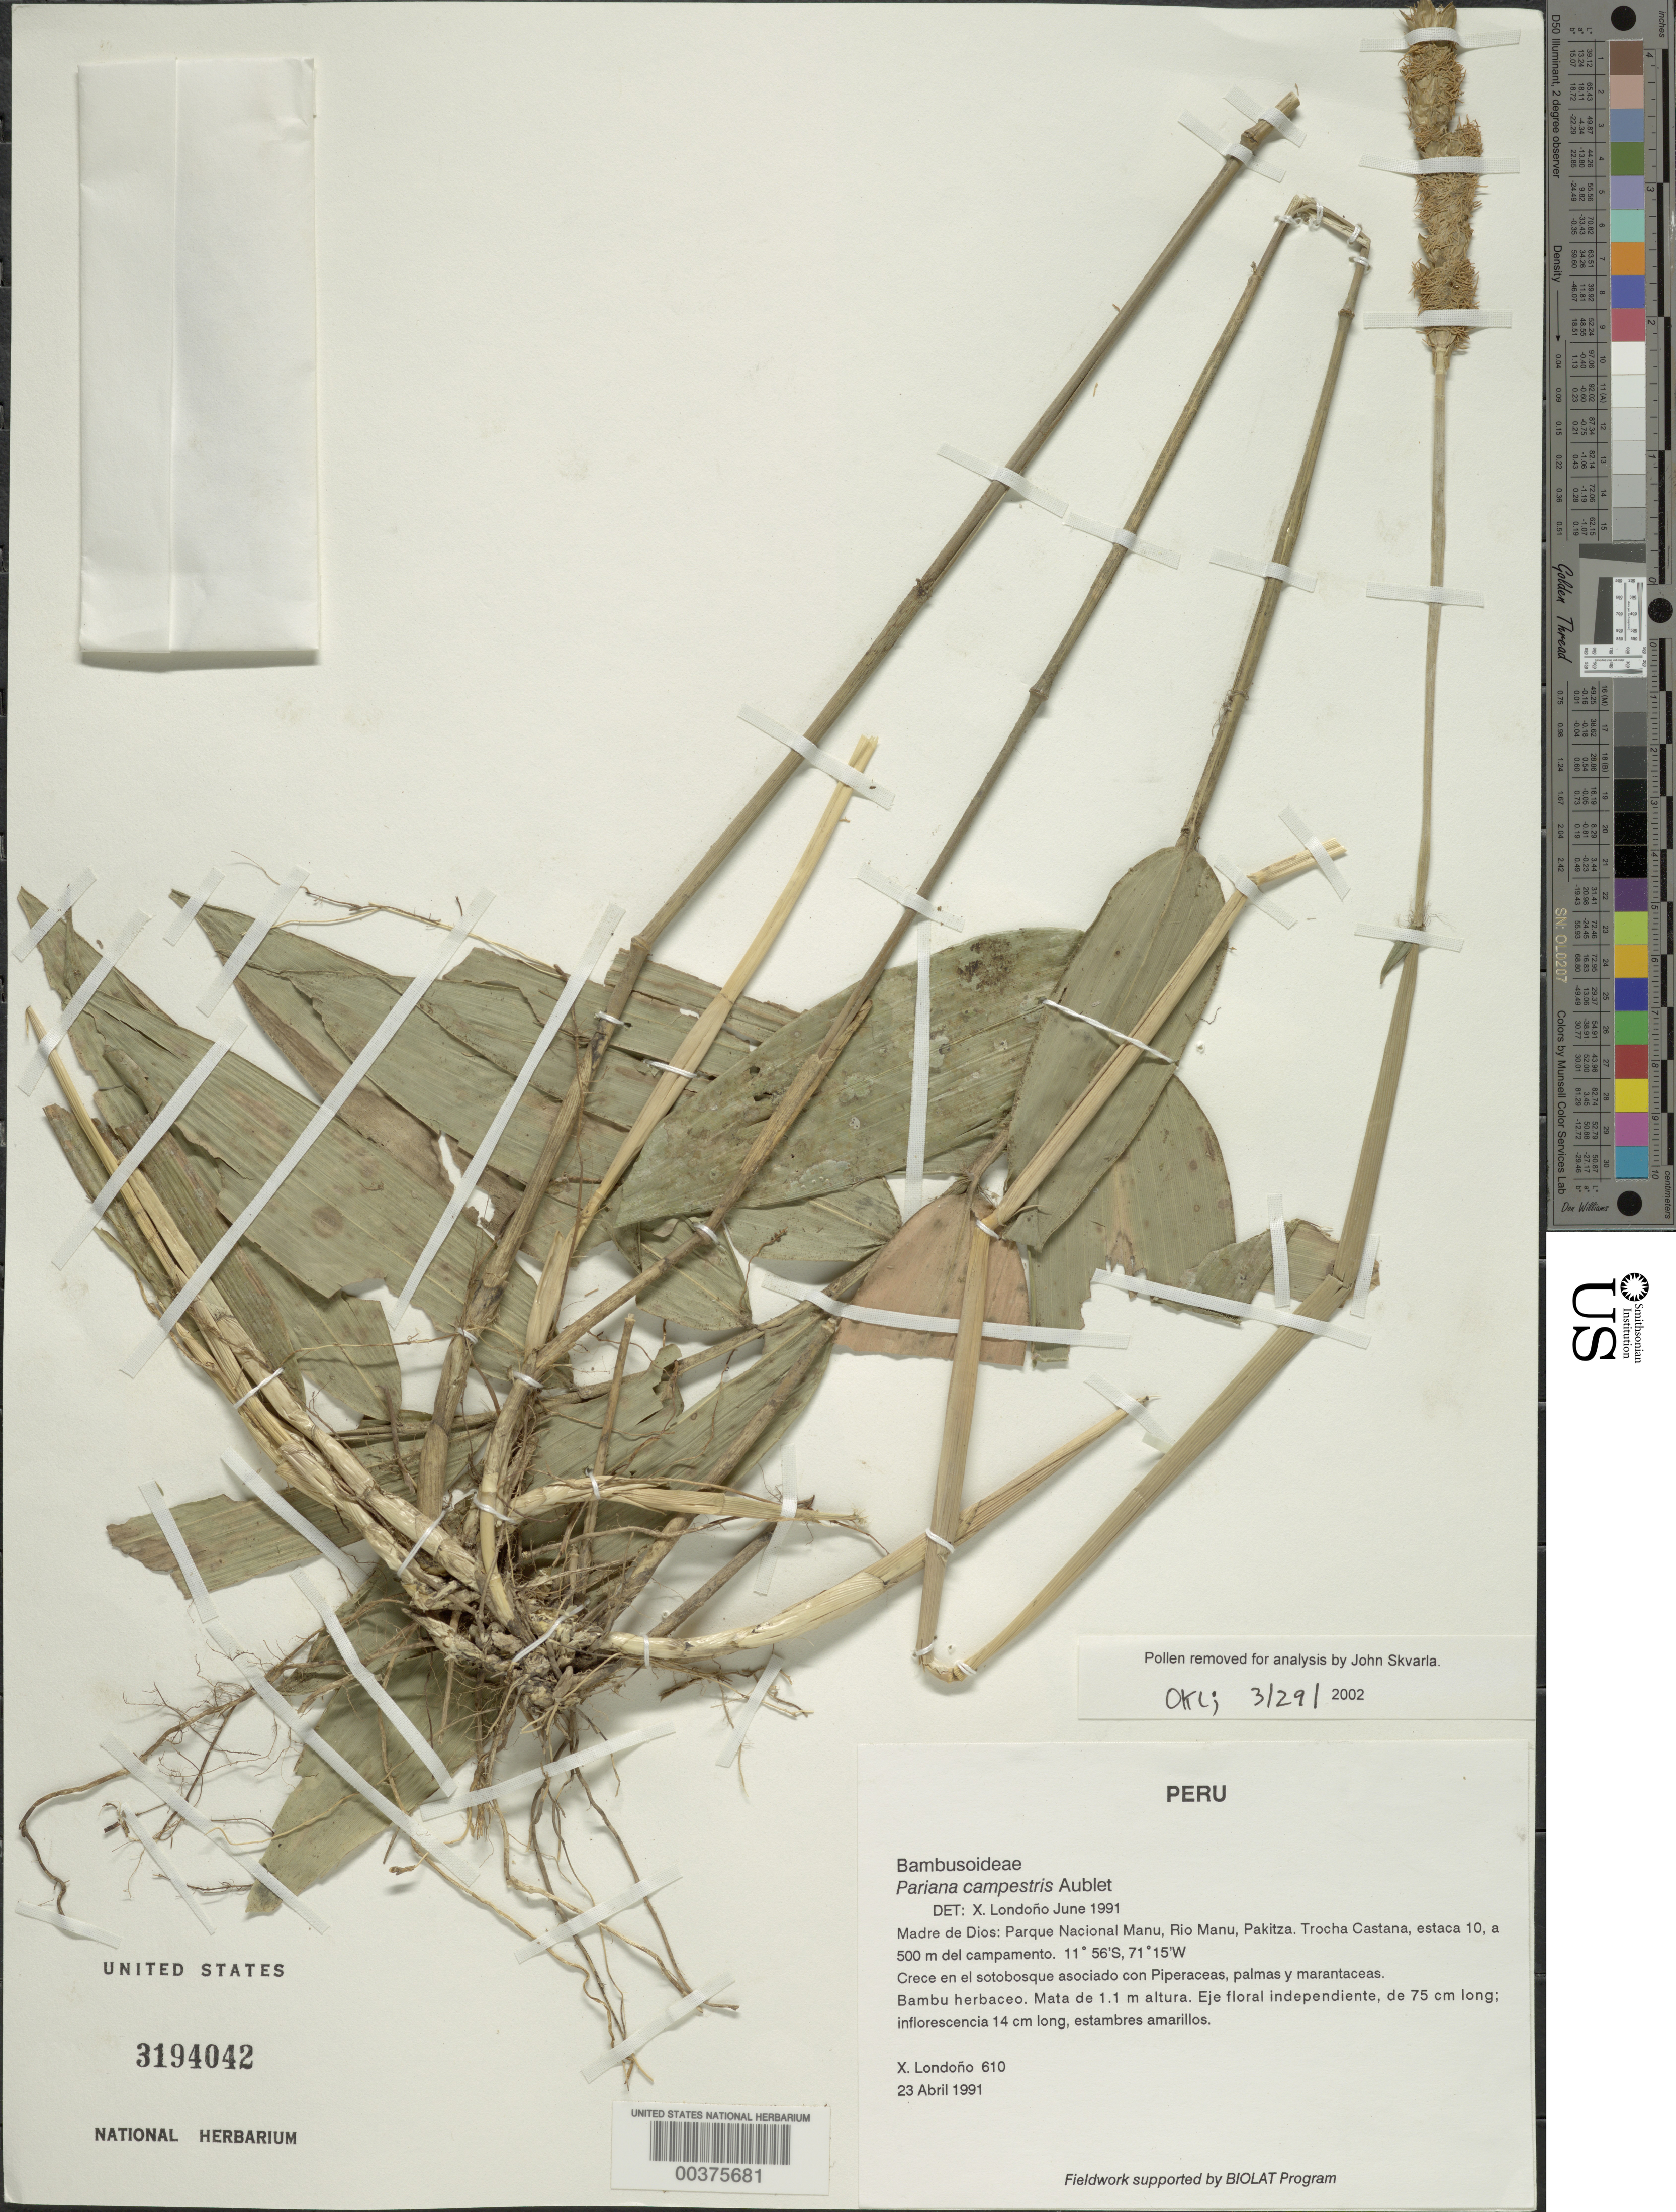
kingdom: Plantae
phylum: Tracheophyta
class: Liliopsida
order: Poales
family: Poaceae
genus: Pariana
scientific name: Pariana campestris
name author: Aubl.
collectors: X. Londoño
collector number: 610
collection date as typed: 23 Apr 1991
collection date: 1991-04-23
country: Peru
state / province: Madre de Dios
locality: Parque nacional manu, rio manu, pakitza; trocha castana, estaca 10, a 500m del campamento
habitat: El sotobosque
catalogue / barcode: US 3194042